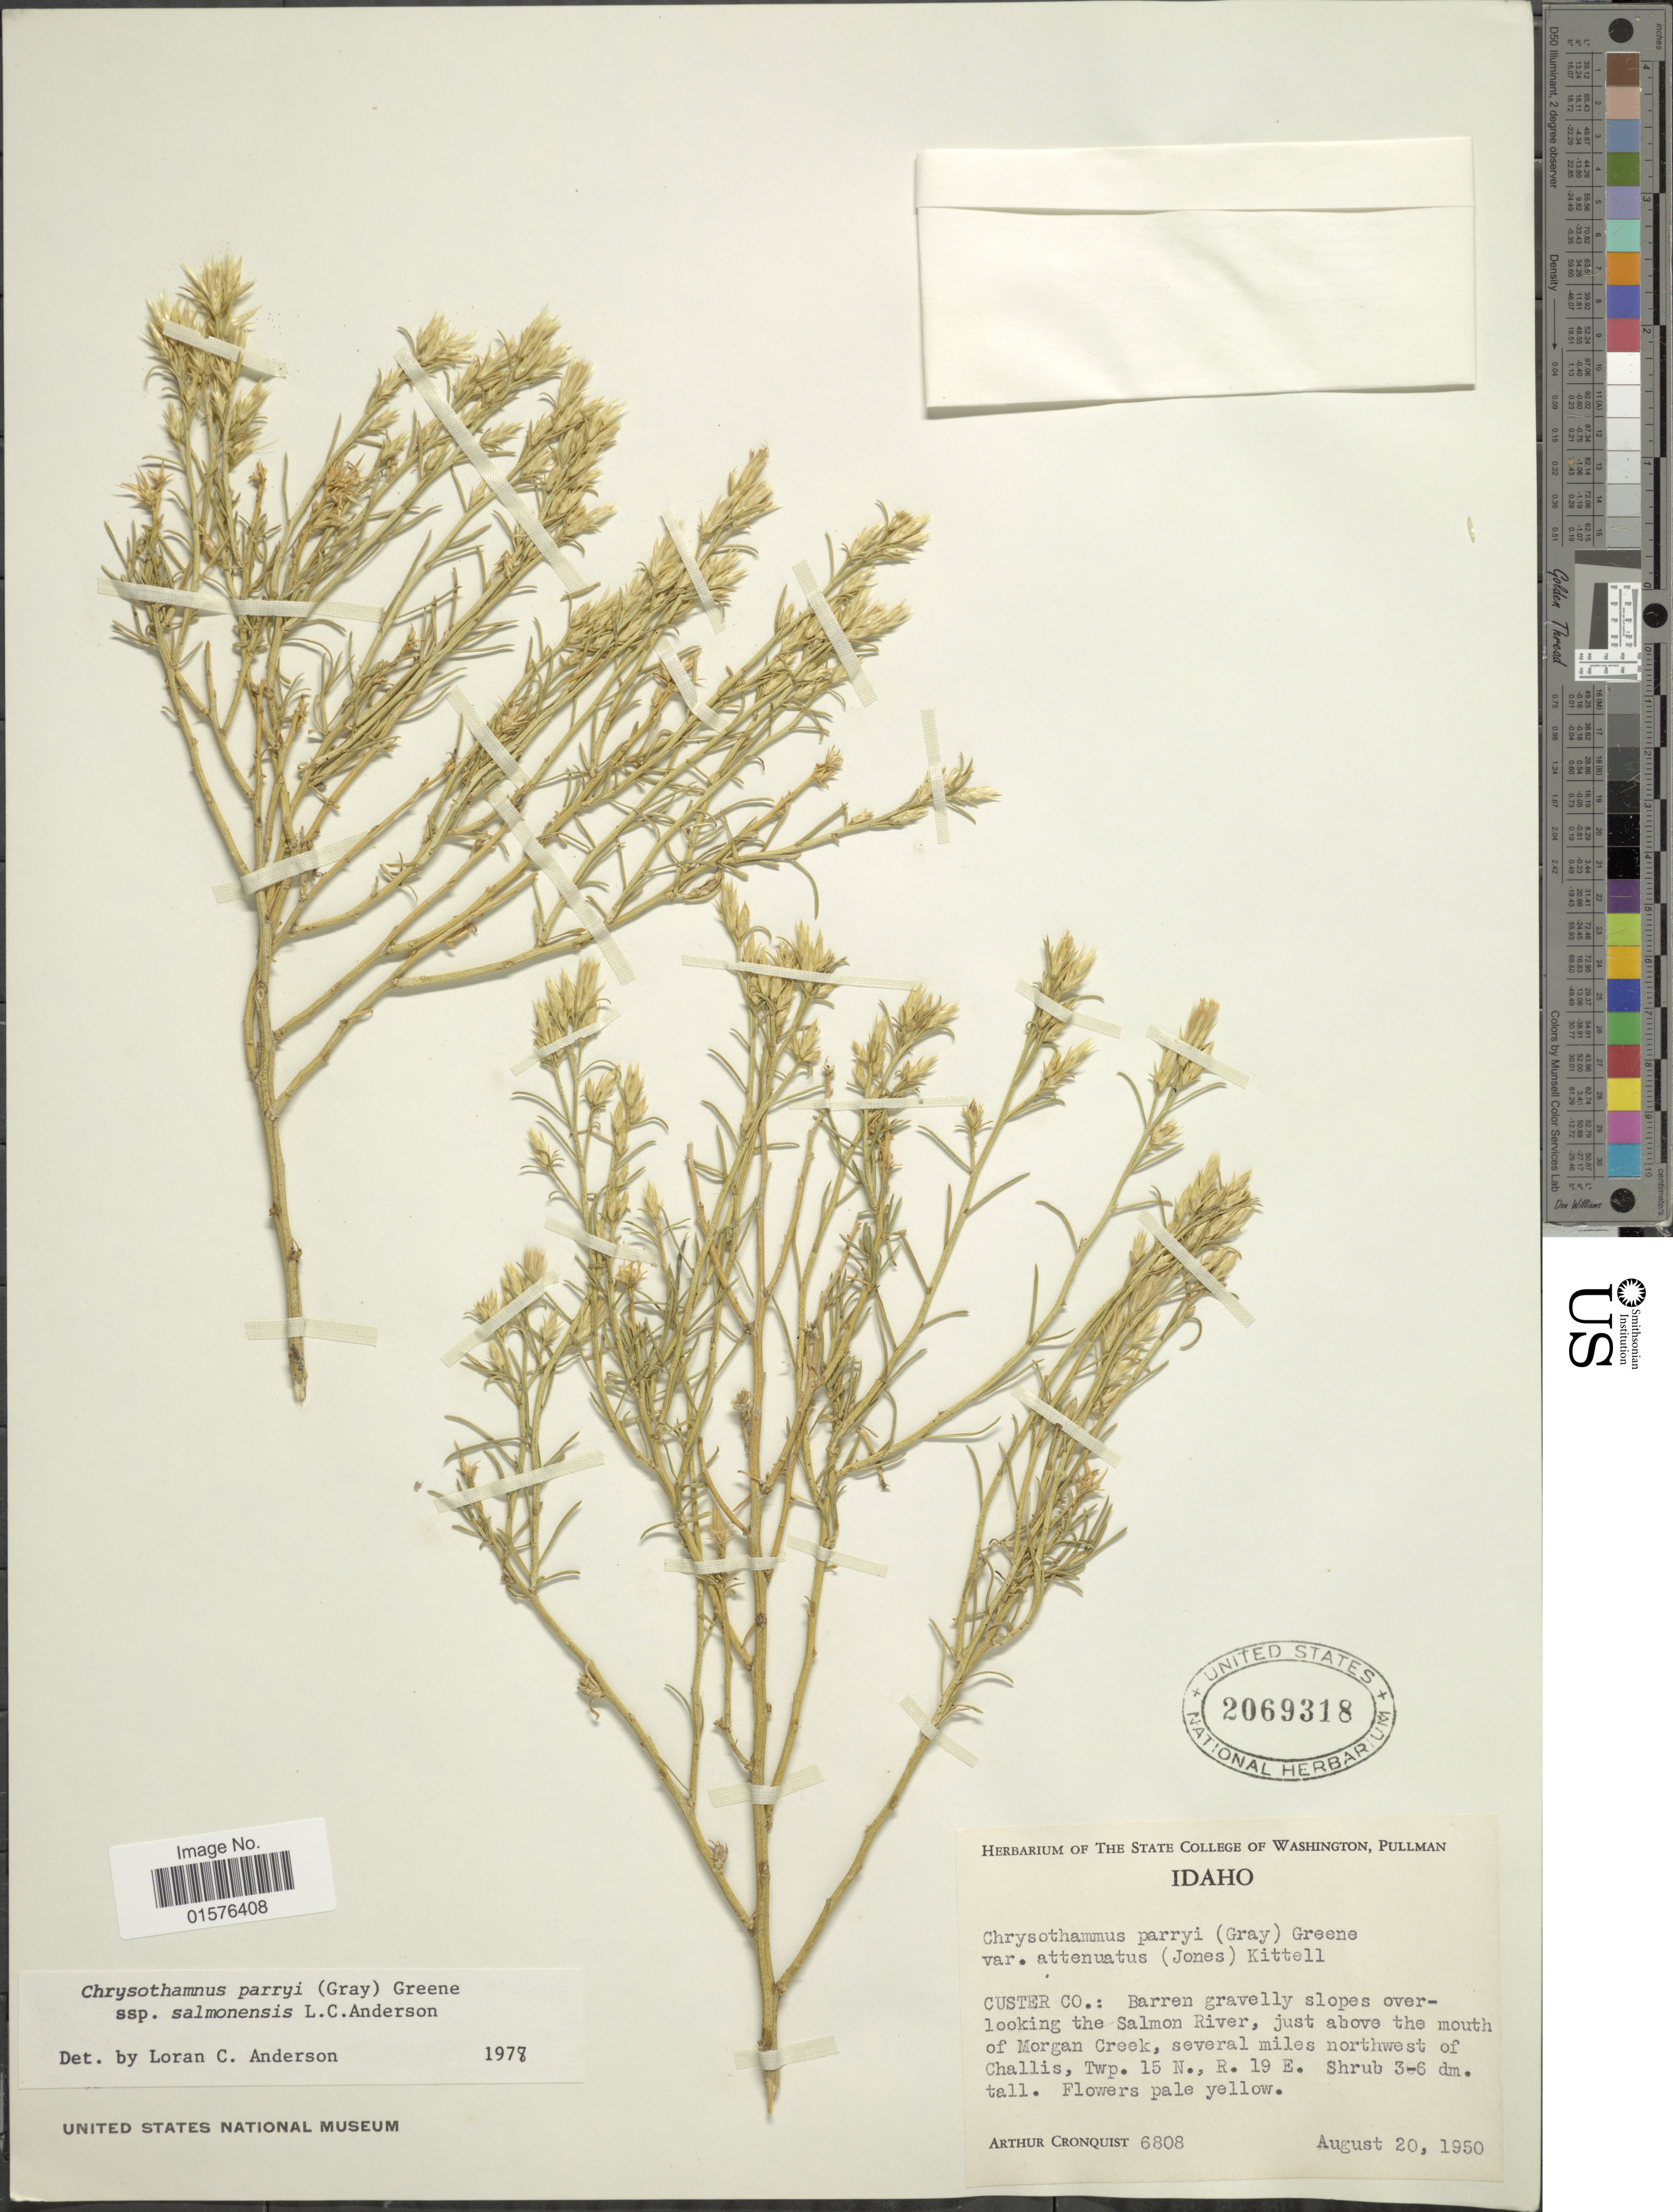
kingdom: Plantae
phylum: Tracheophyta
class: Magnoliopsida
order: Asterales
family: Asteraceae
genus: Ericameria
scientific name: Ericameria parryi var. salmonensis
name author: (L.C. Anderson) G.L. Nesom & G.I. Baird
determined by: Urbatsch, Lowell E., Curator (LSU), Louisiana State University (UNITED STATES)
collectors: A. J. Cronquist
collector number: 6808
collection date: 1950-08-20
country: United States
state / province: Idaho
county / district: Custer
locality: Barren gravelly slopes overlooking the Salmon River, just above the mouth of Morgan Creek, several miles northwest of Challis, Twp.15N., R.19E.